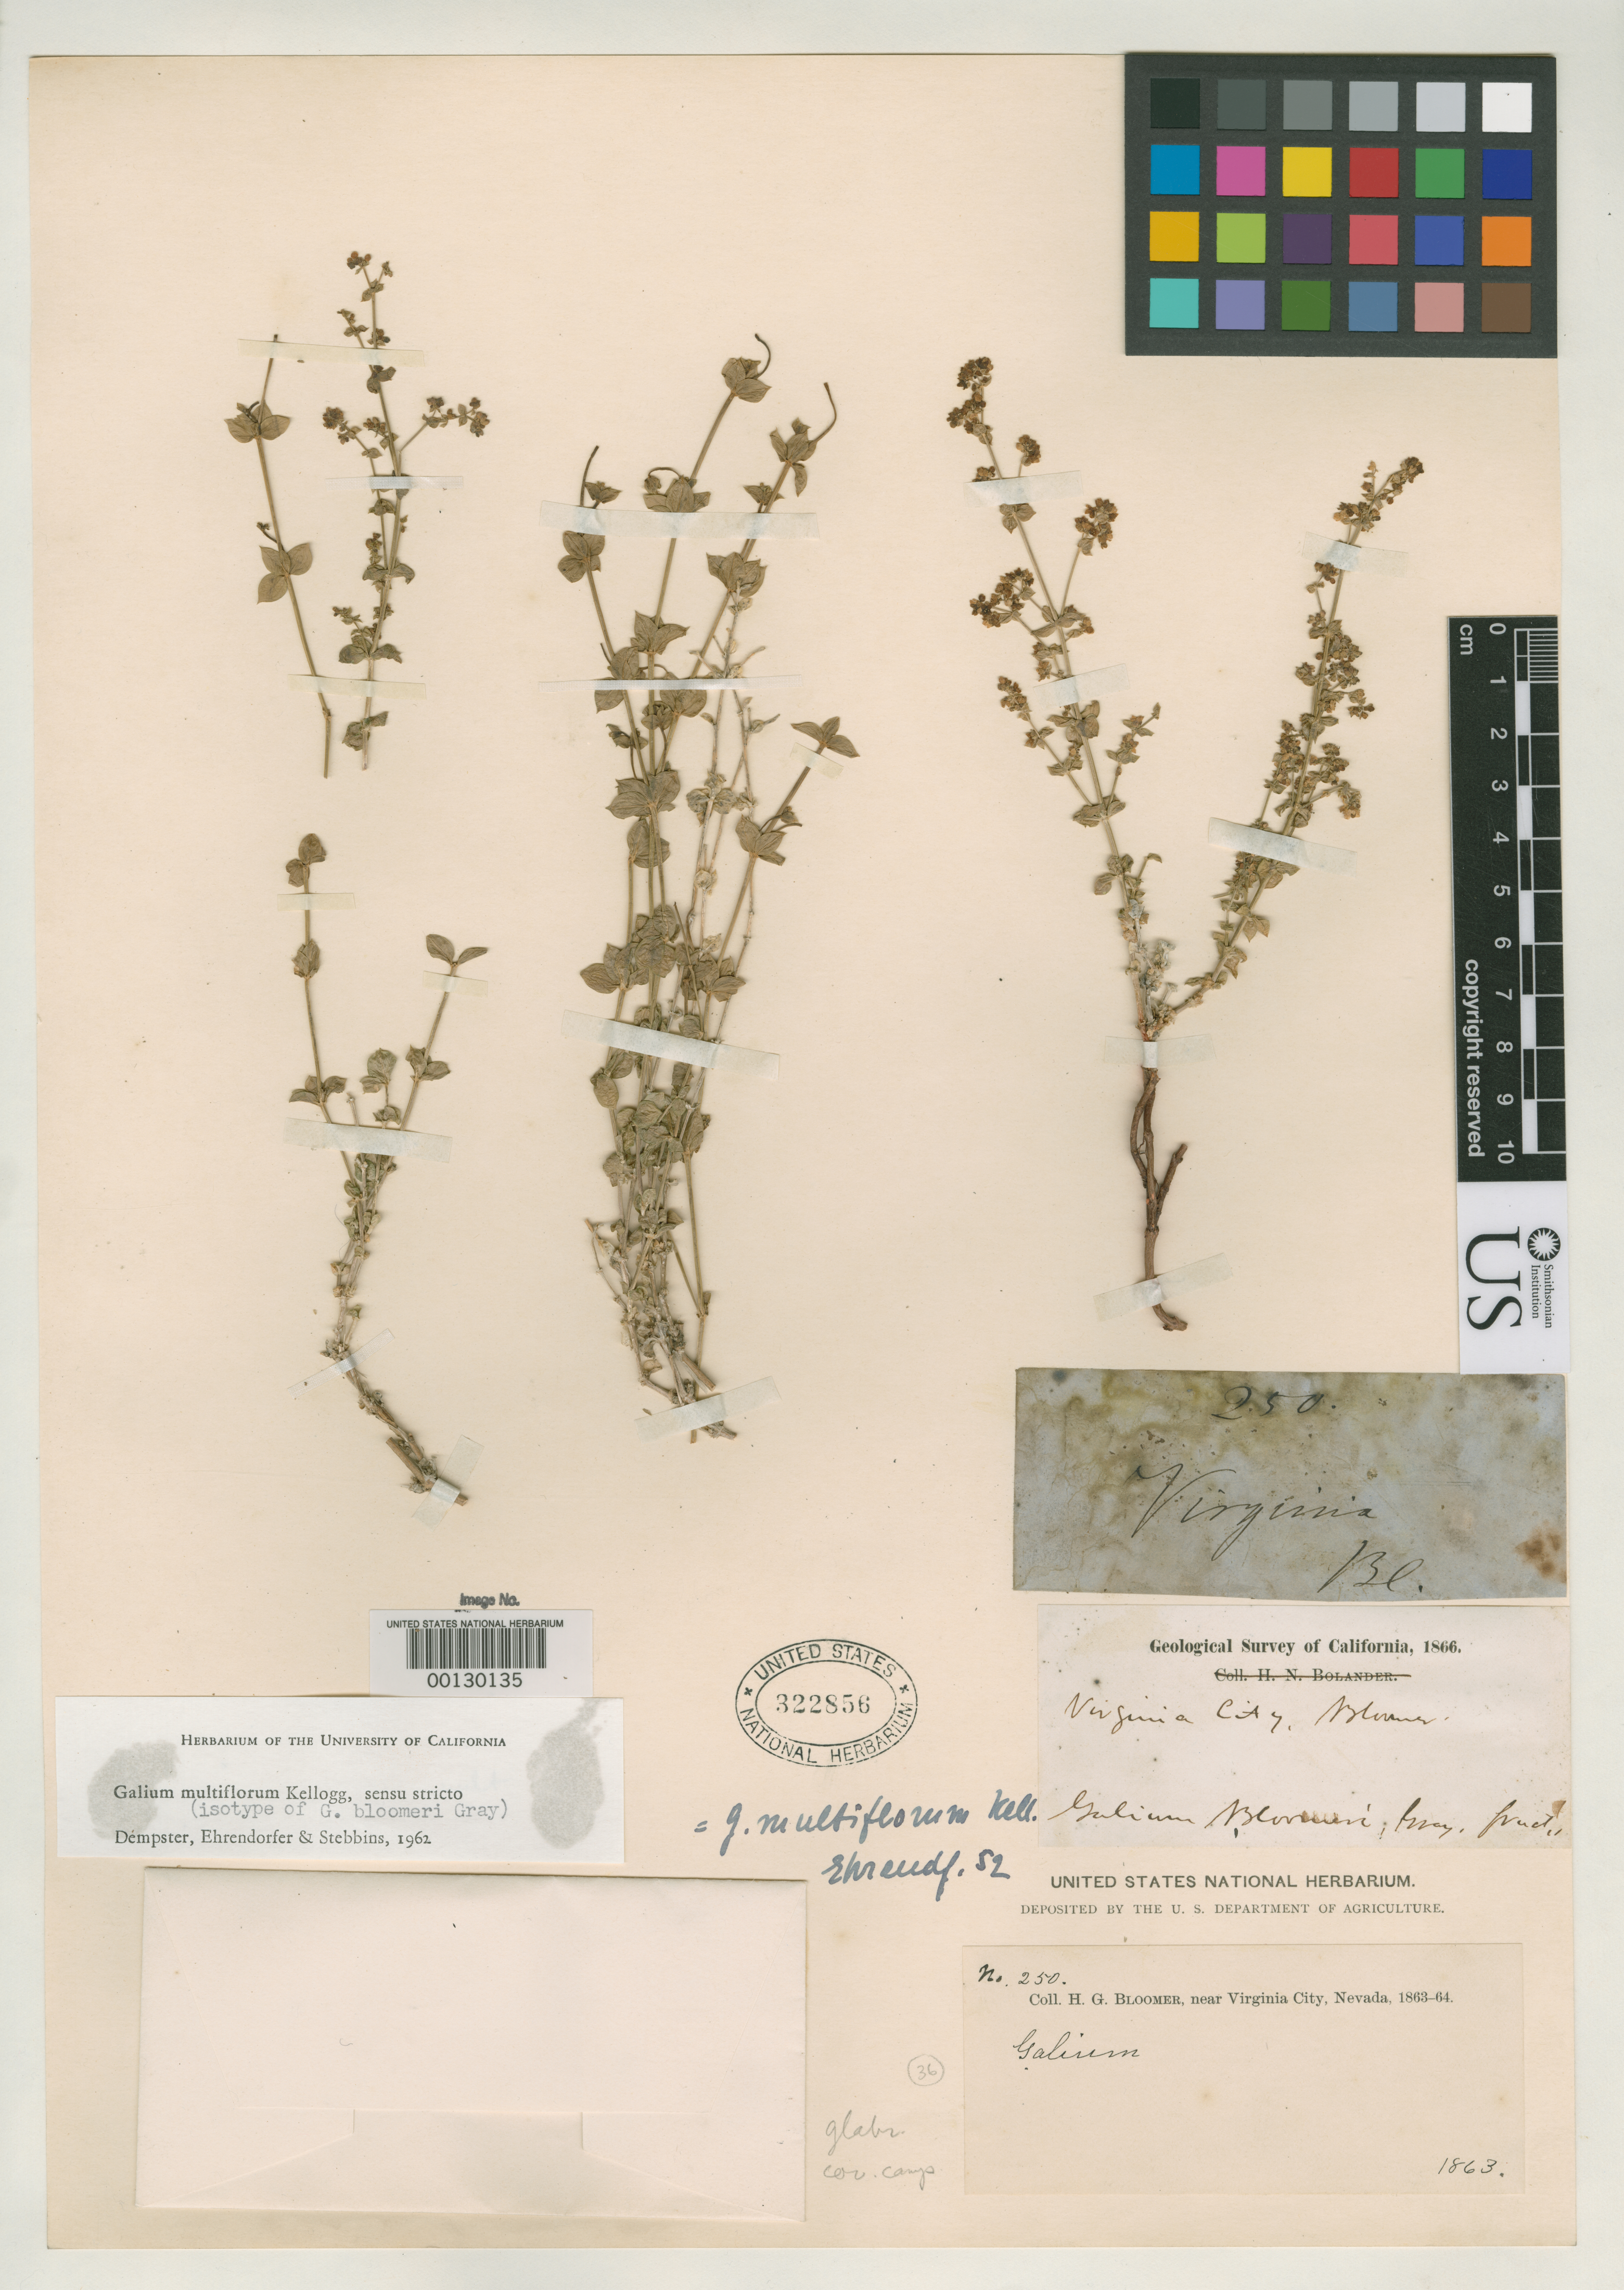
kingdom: Plantae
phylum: Tracheophyta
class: Magnoliopsida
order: Gentianales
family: Rubiaceae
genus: Galium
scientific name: Galium bloomeri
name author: A. Gray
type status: Isotype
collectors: H. Bloomer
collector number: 250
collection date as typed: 1863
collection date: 1863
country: United States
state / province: Nevada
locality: Near Virginia City.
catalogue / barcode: US 322856